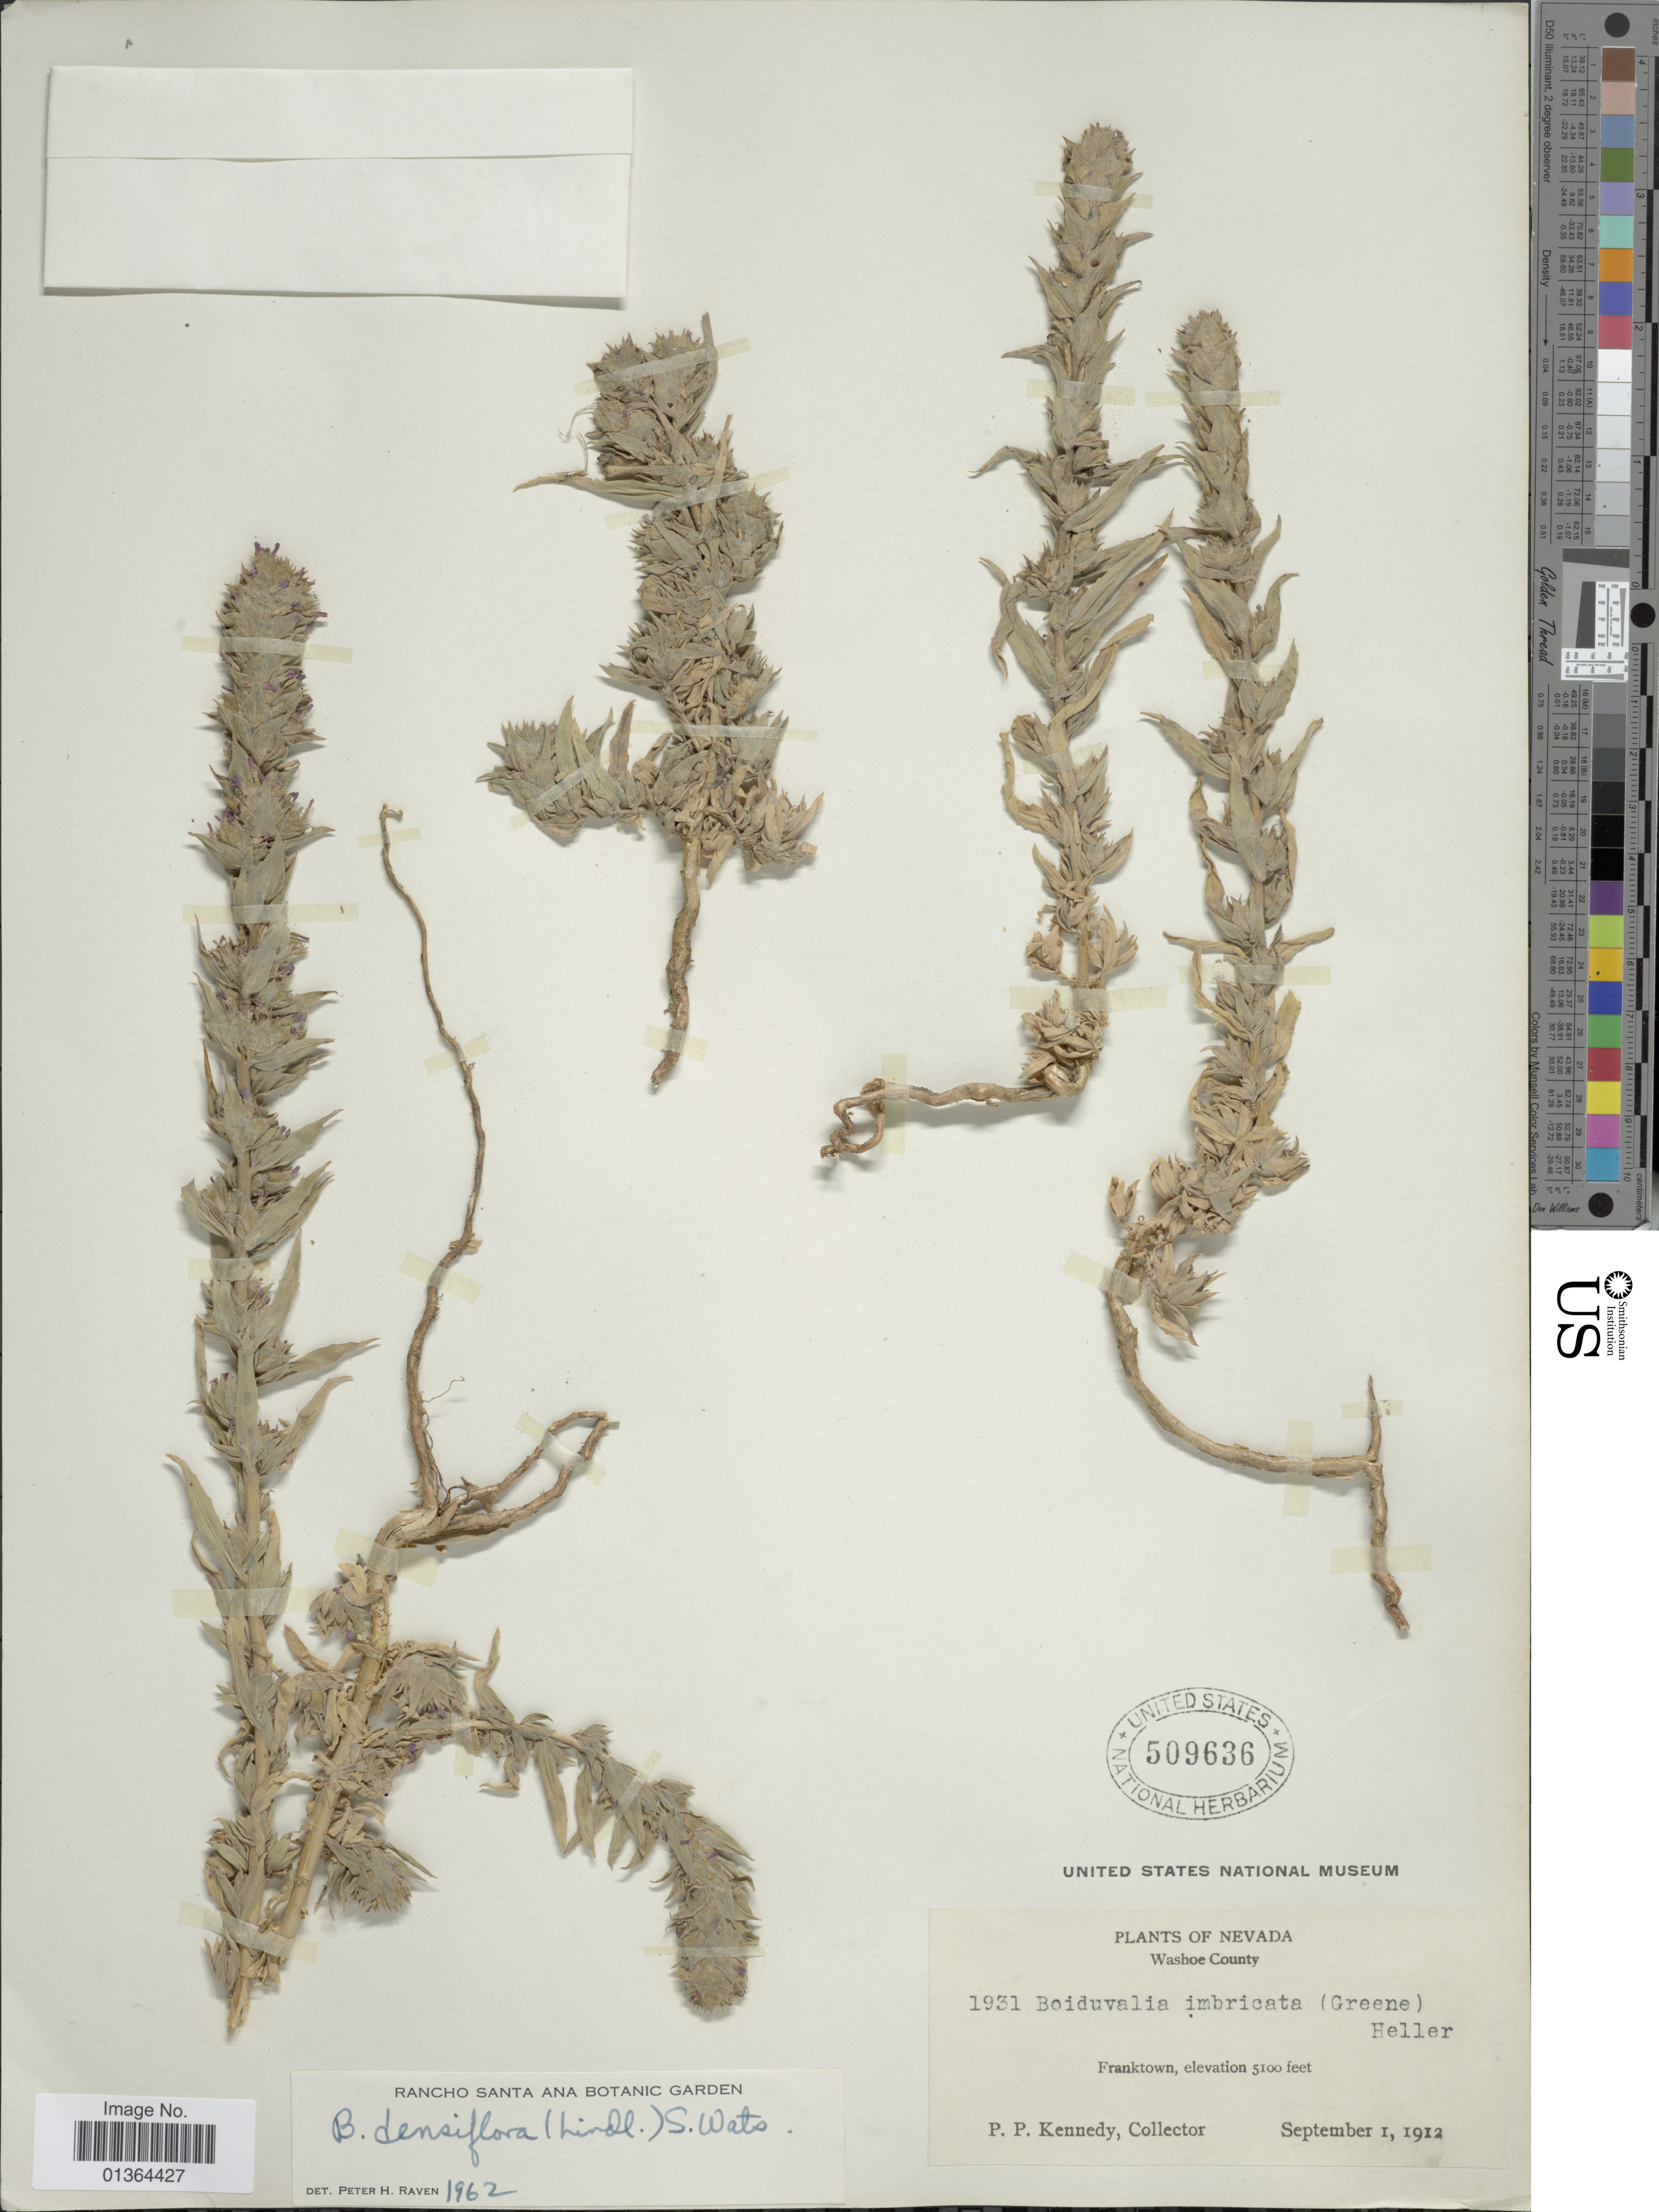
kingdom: Plantae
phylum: Tracheophyta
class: Magnoliopsida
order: Myrtales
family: Onagraceae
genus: Epilobium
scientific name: Epilobium densiflorum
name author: (Lindl.) Hoch & P.H. Raven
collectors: P. B. Kennedy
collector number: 1931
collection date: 1912-09-01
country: United States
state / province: Nevada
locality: Washoe County, Franktown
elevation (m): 1554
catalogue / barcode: US 509636